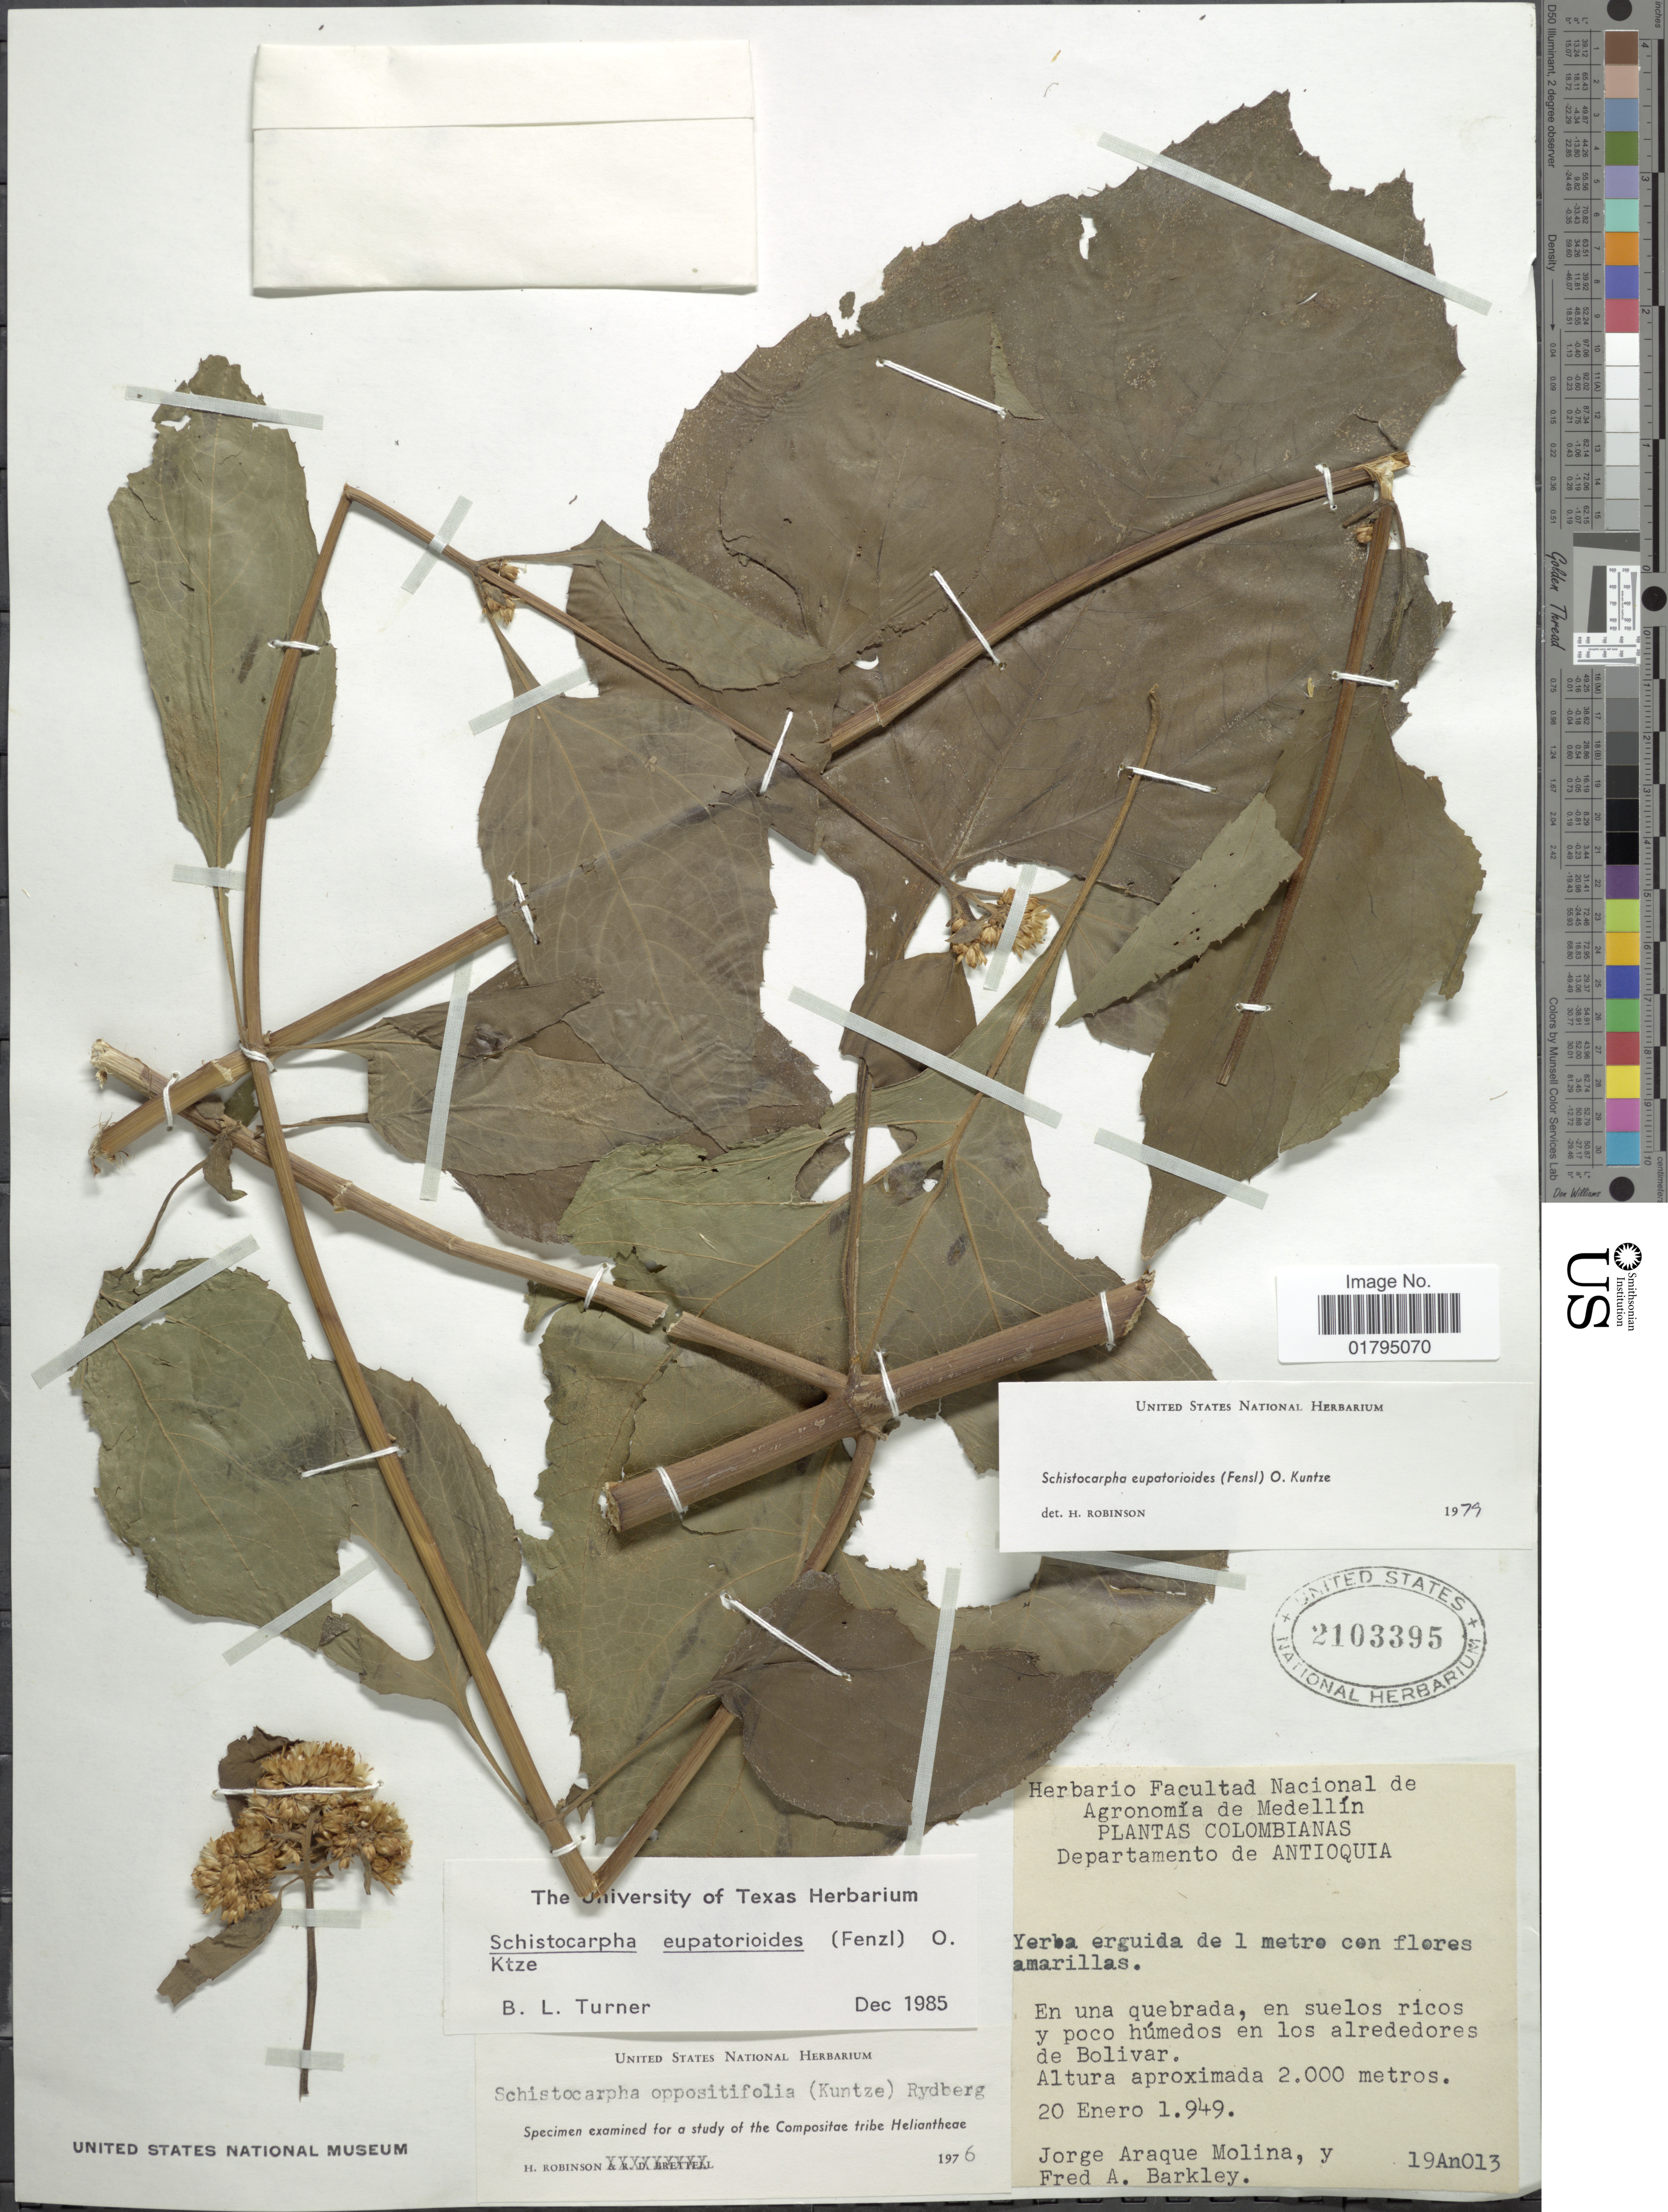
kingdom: Plantae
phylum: Tracheophyta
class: Magnoliopsida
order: Asterales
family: Asteraceae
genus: Schistocarpha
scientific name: Schistocarpha eupatorioides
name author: (Fenzl) Kuntze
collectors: J. Araque Molina & F. A. Barkley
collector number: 19An013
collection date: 1949-01-20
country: Colombia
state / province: Antioquia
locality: Departamento de Antioquia. En una Quebrada, en sielos rocos y poco humedos en los alrededores de Bolivar.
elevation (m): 2000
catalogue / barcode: US 2103395